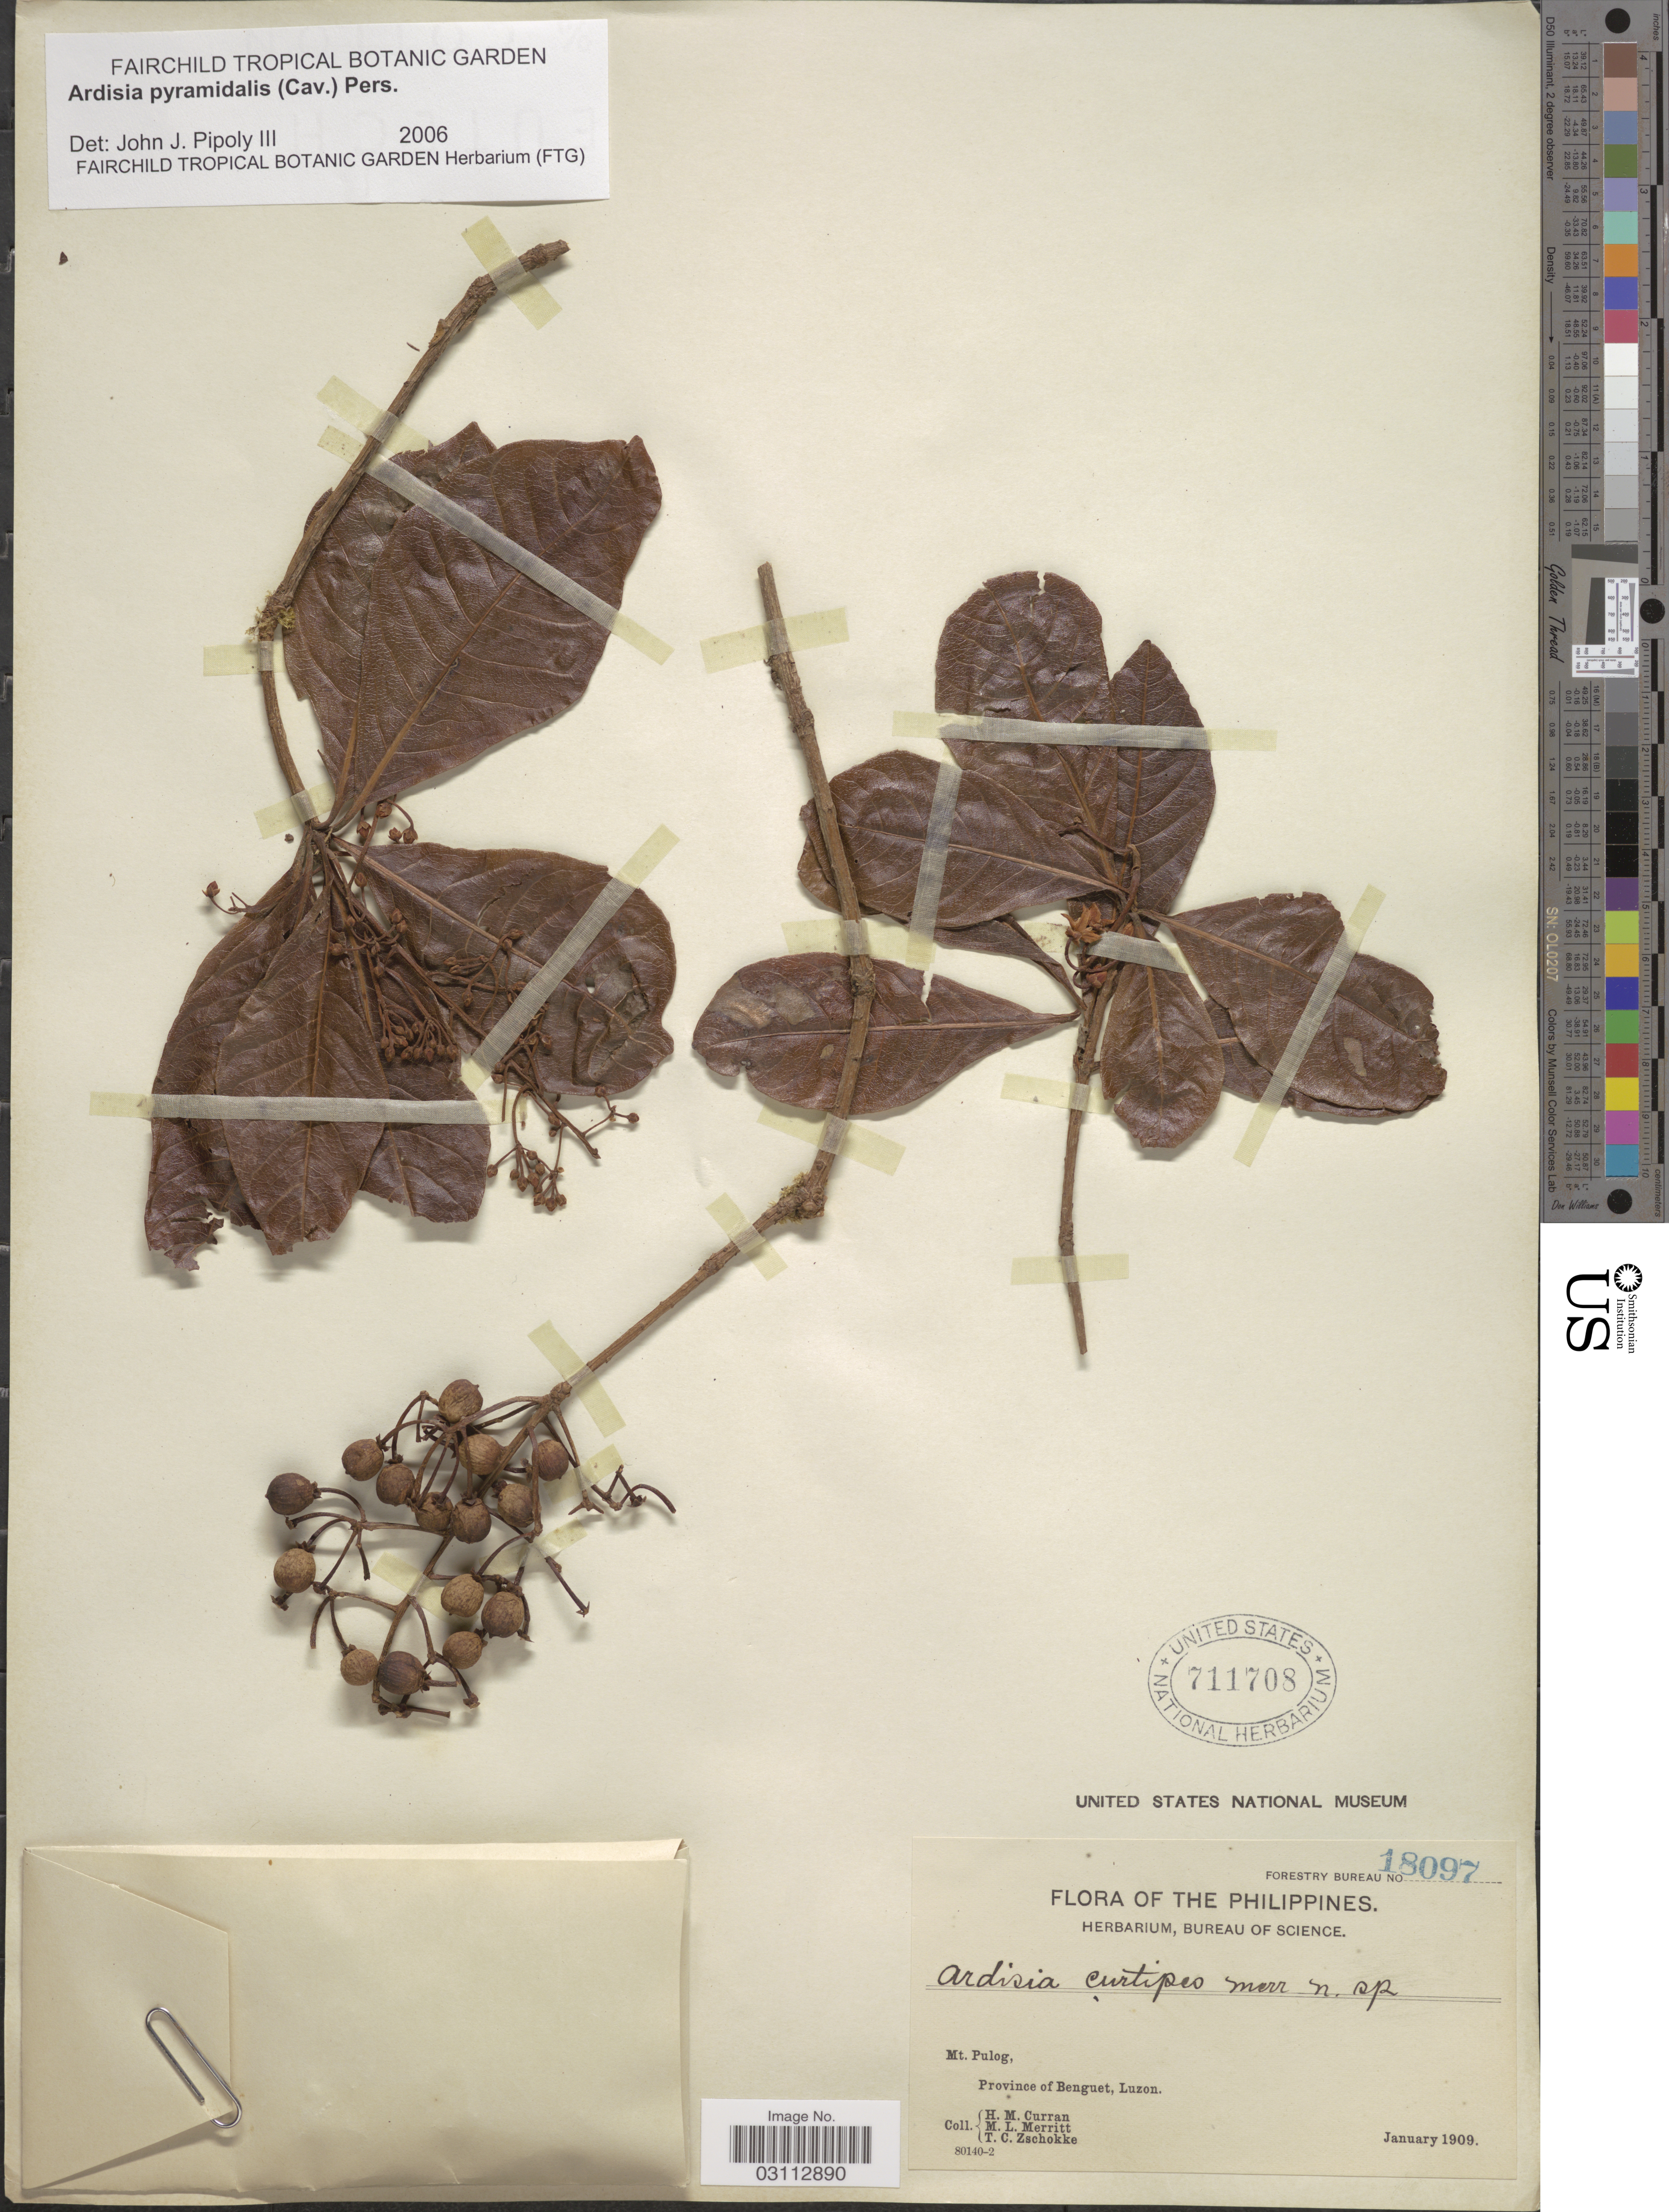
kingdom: Plantae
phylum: Tracheophyta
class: Magnoliopsida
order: Ericales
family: Primulaceae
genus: Ardisia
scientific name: Ardisia pyramidalis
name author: (Cav.) Pers.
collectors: H. M. Curran, M. L. Merritt & T. C. Zschokke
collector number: Forestry Bureau 18097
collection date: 1909-01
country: Philippines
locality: Mt. Pulog, Province of Benguet, Luzon.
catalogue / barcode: US 711708